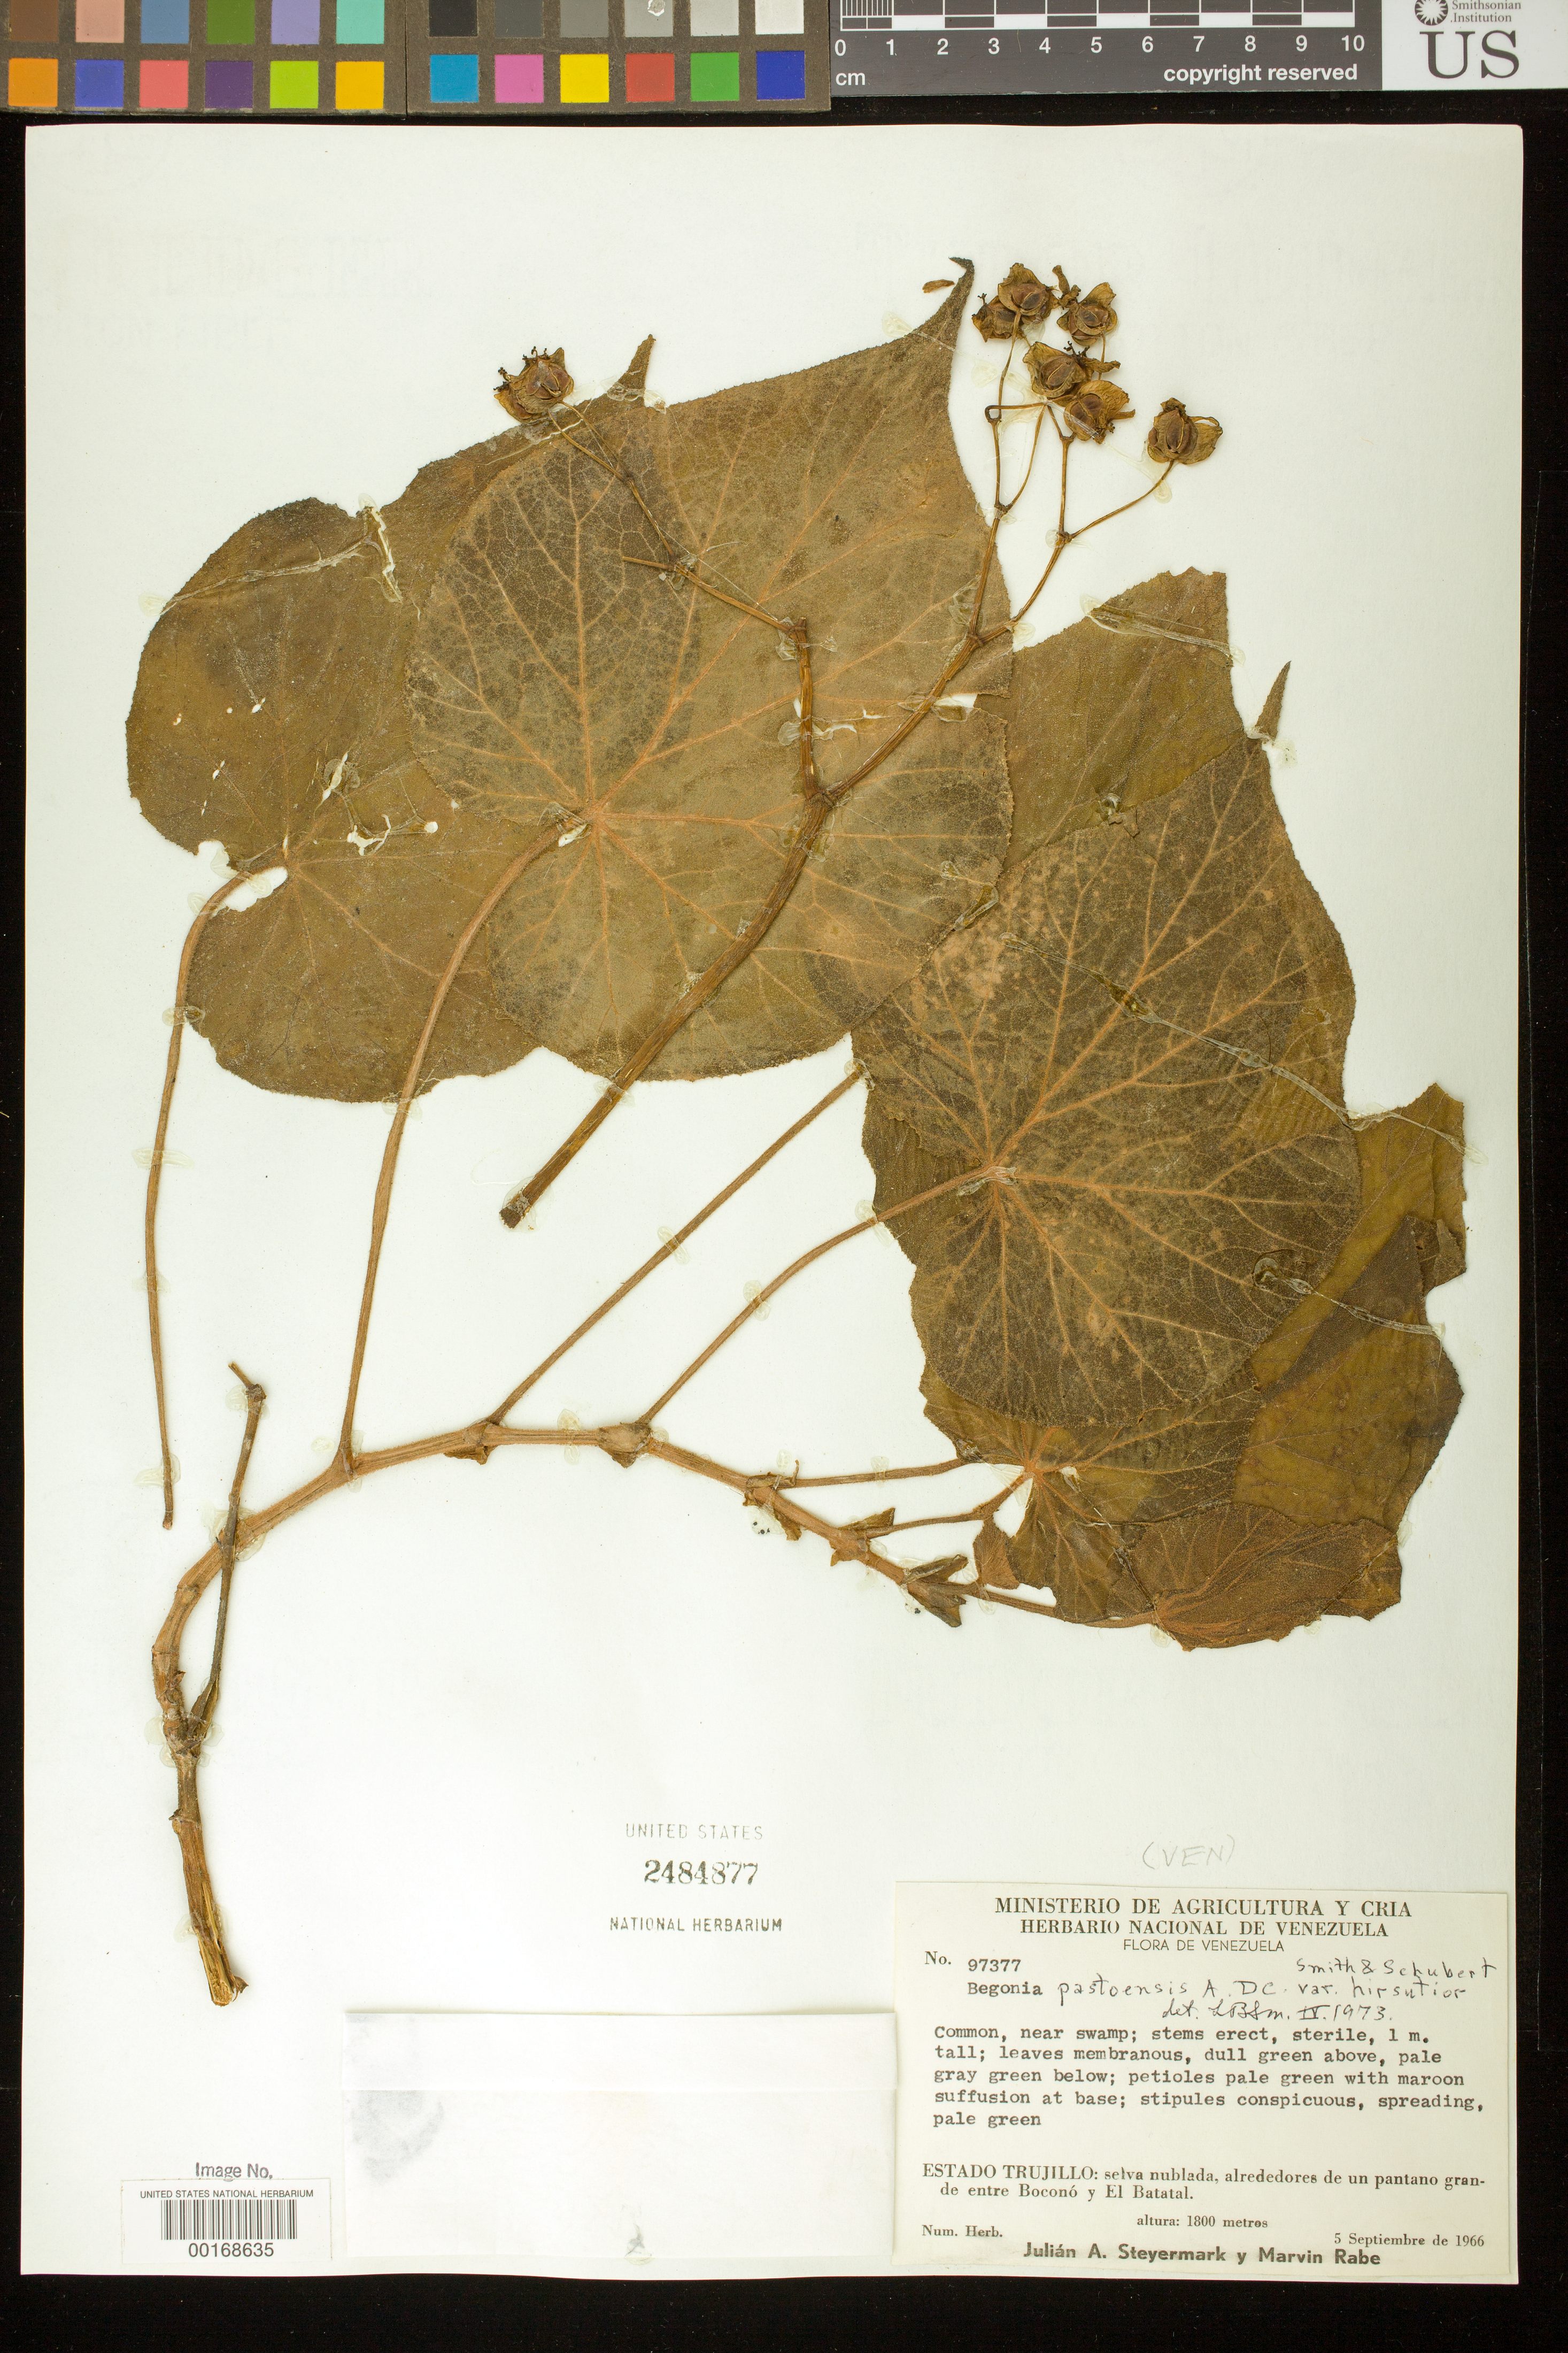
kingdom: Plantae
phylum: Tracheophyta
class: Magnoliopsida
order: Cucurbitales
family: Begoniaceae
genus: Begonia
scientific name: Begonia pastoensis var. hirsutior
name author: A. DC.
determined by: Smith, Lyman B., (US), NMNH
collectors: J. Steyermark & M. Rabe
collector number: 97377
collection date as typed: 05 Sep 1966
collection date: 1966-09-05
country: Venezuela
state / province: Trujillo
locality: Selva nublada, alrededores de un pantano grande entre Boconó y El Batatal.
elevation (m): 1800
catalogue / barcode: US 2484877